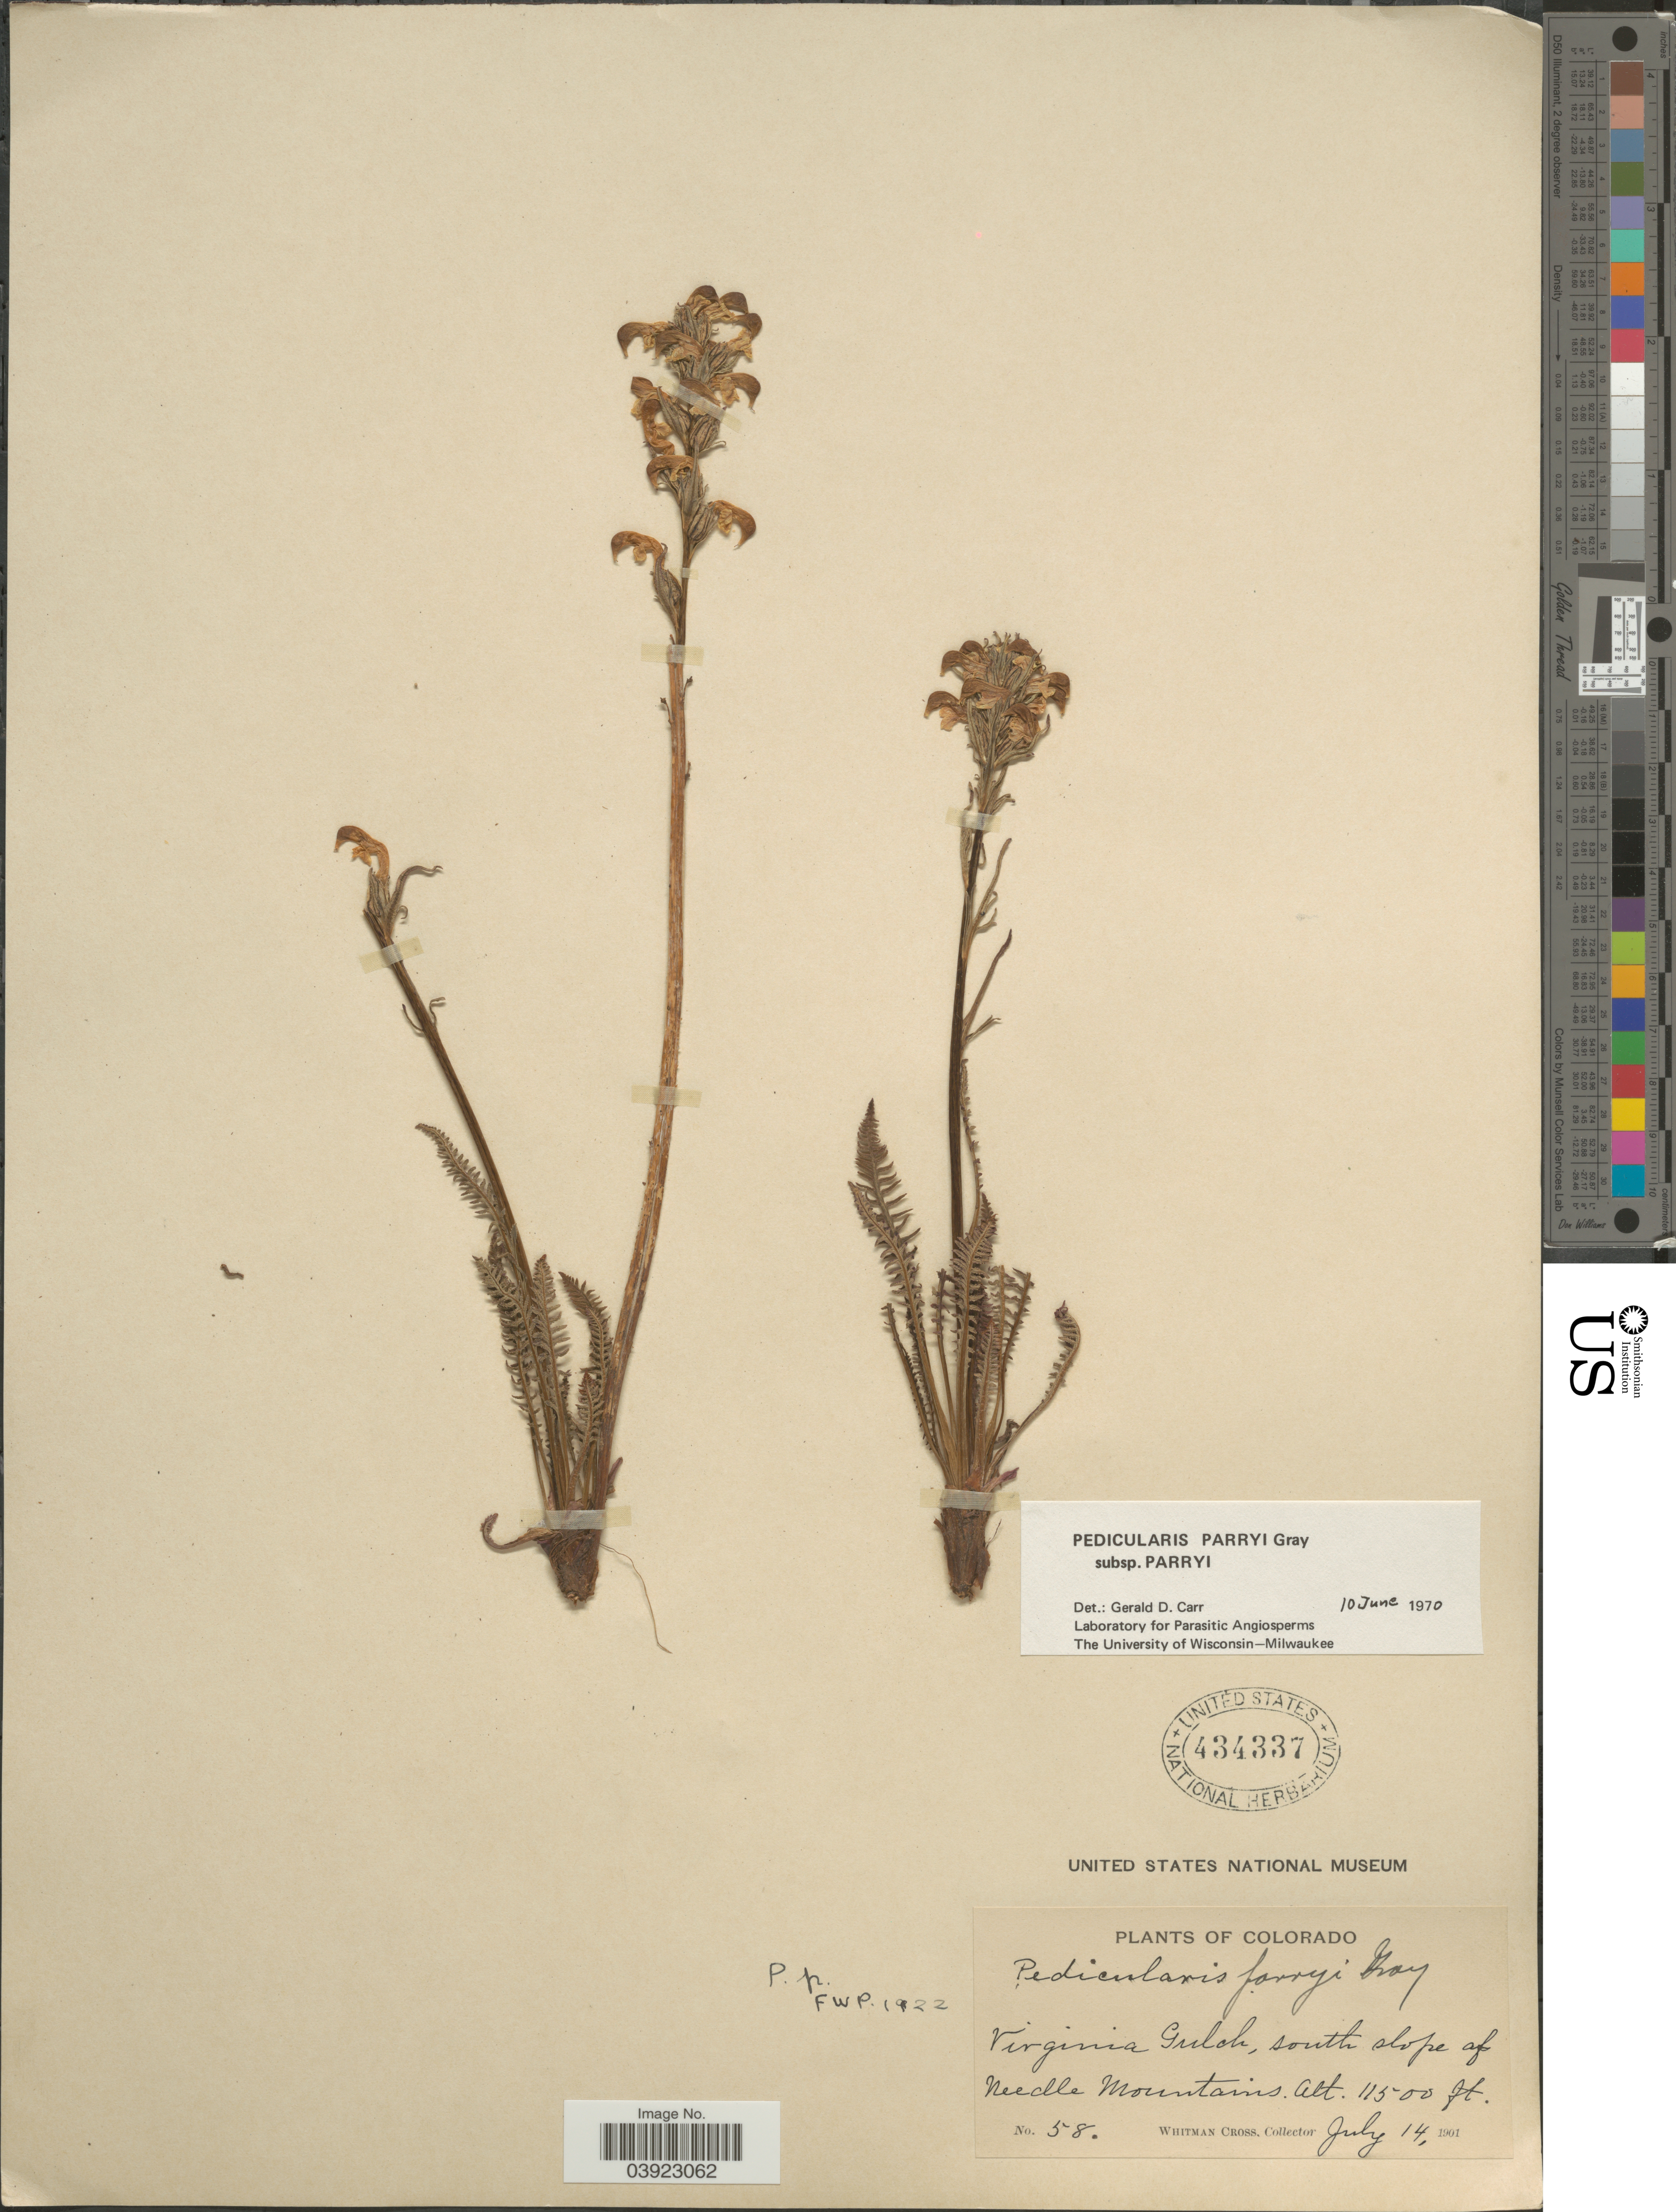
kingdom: Plantae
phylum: Tracheophyta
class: Magnoliopsida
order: Lamiales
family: Orobanchaceae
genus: Pedicularis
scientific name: Pedicularis parryi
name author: A. Gray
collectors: W. Cross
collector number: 58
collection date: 1901-07-14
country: United States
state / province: Colorado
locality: Virginia Gulch, south slope of Needle Mountains.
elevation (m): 3505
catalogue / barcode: US 434337